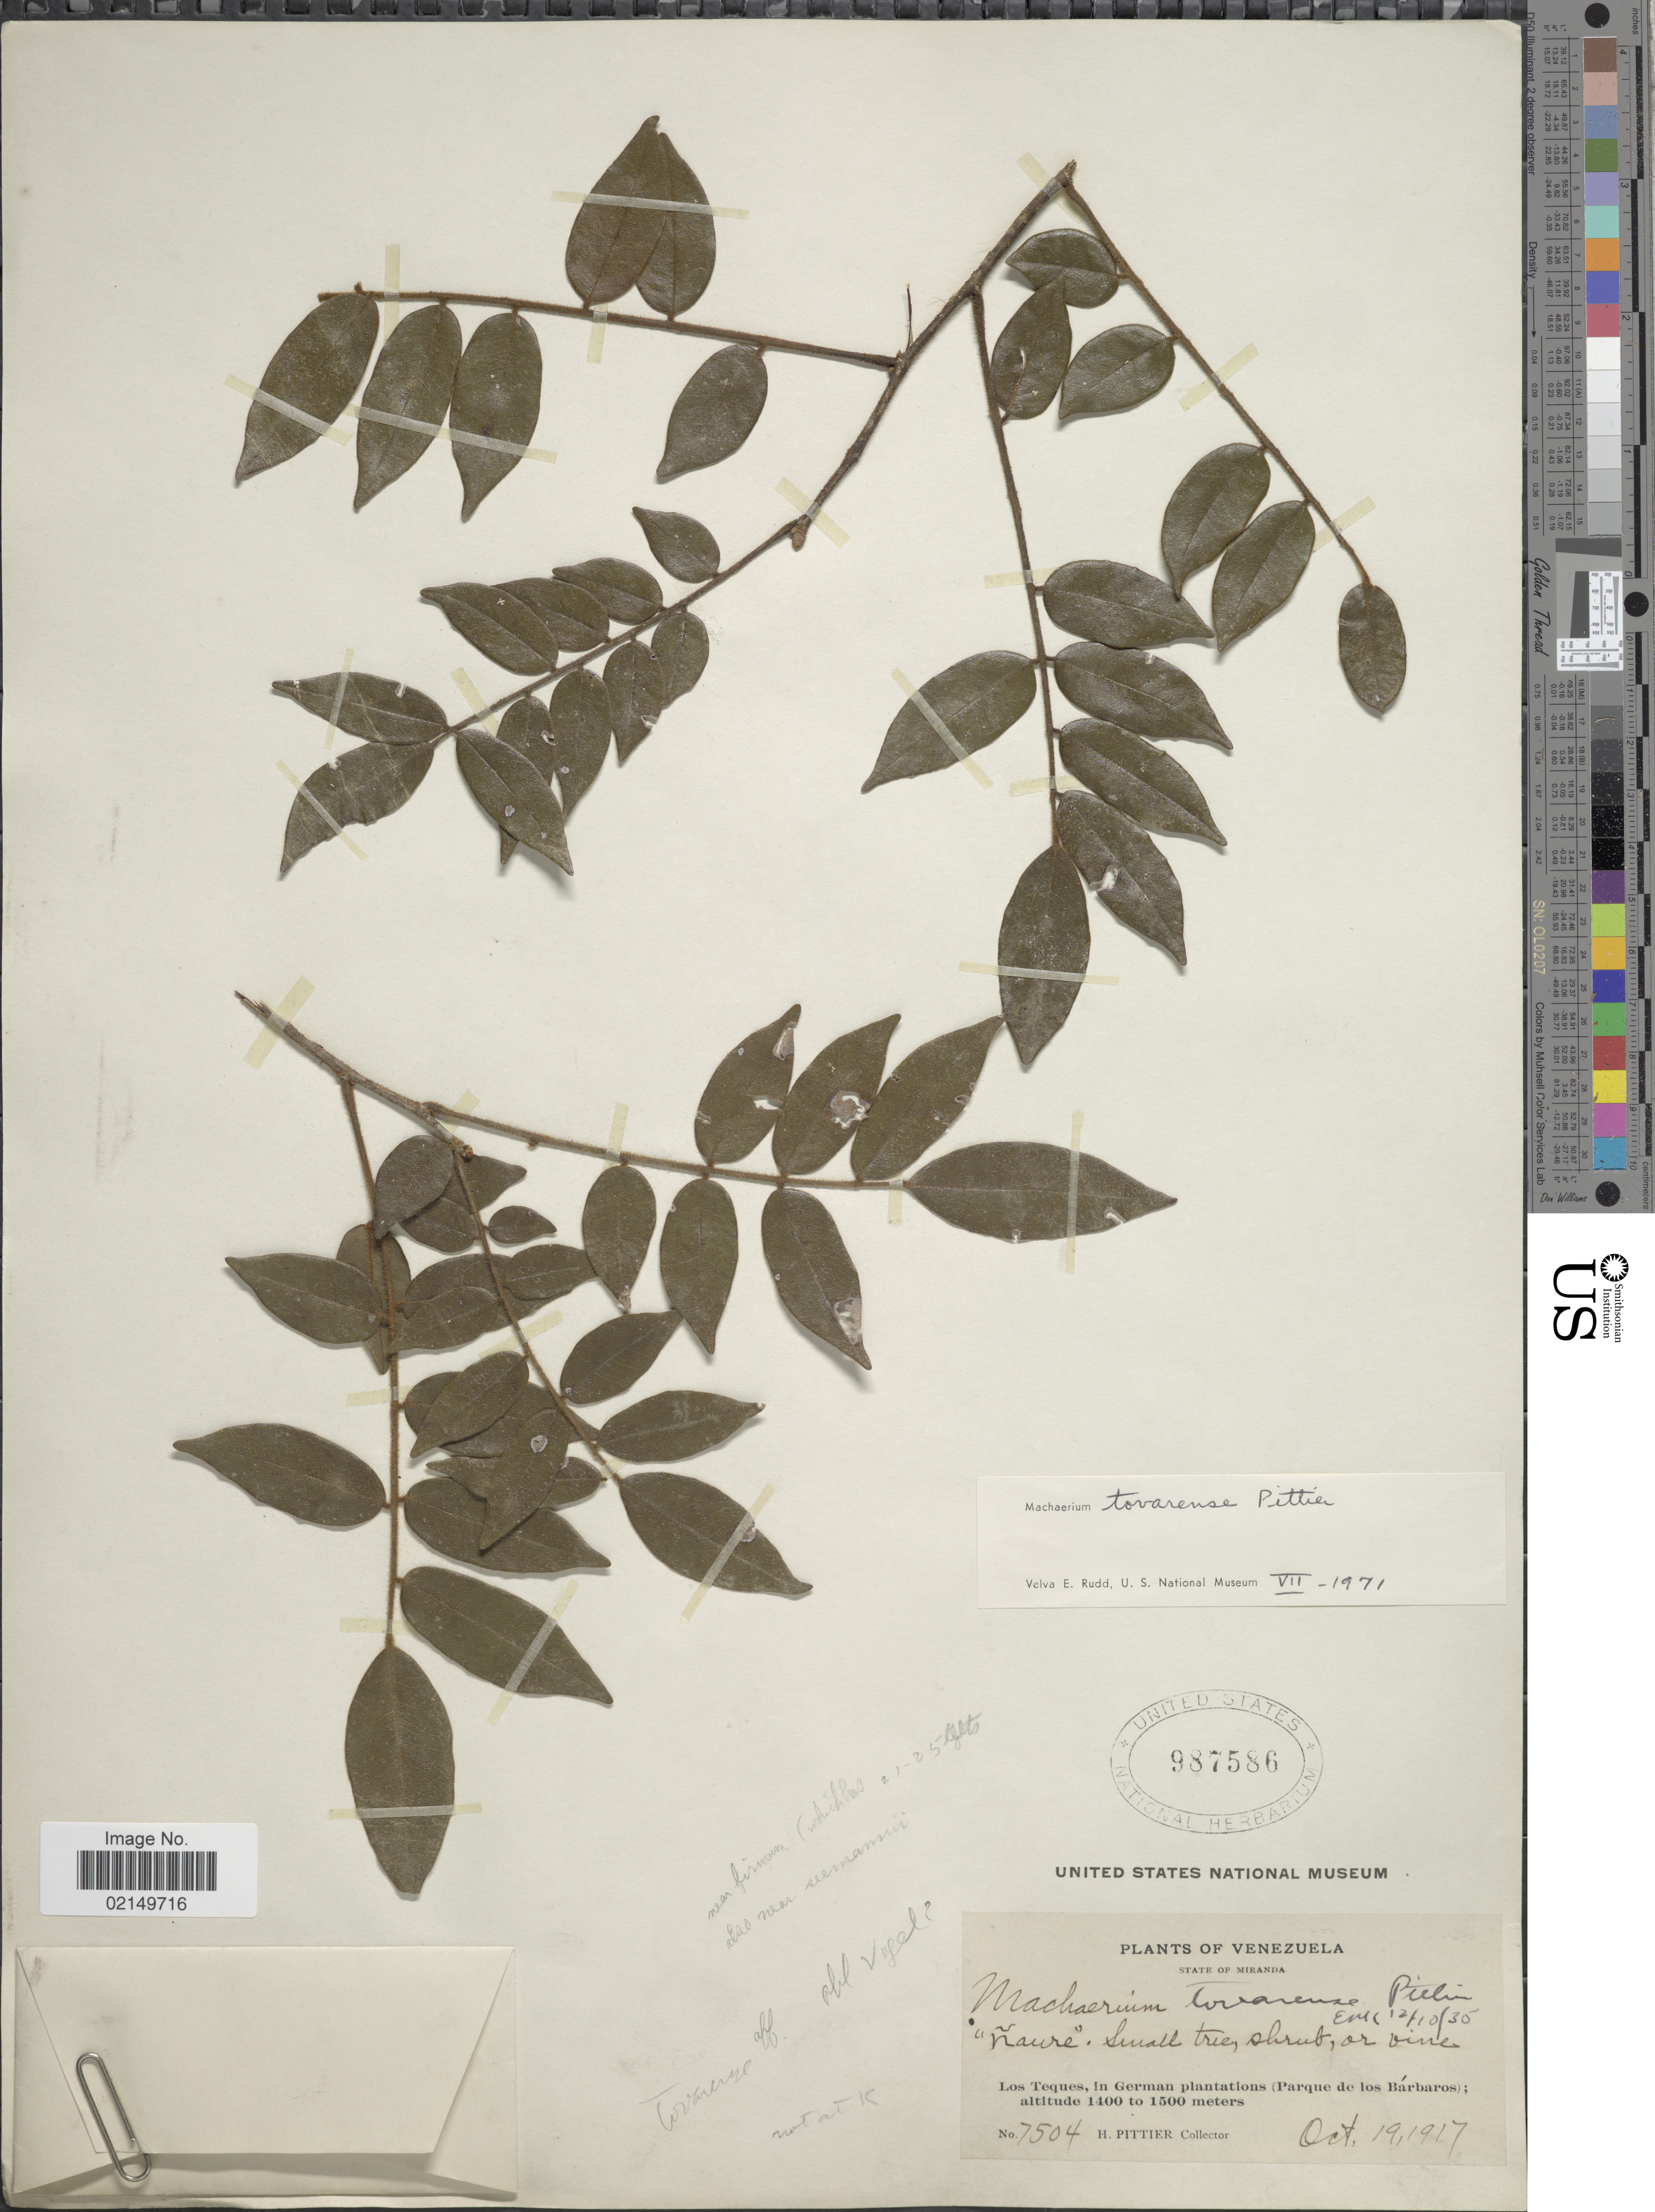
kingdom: Plantae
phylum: Tracheophyta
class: Magnoliopsida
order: Fabales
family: Fabaceae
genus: Machaerium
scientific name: Machaerium tovarense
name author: Pittier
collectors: H. F. Pittier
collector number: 7504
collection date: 1917-10-19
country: Venezuela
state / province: Miranda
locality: State of Miranda. Los Teques, in German plantations (Parque de los Barbaros)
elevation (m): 1400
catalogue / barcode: US 987586